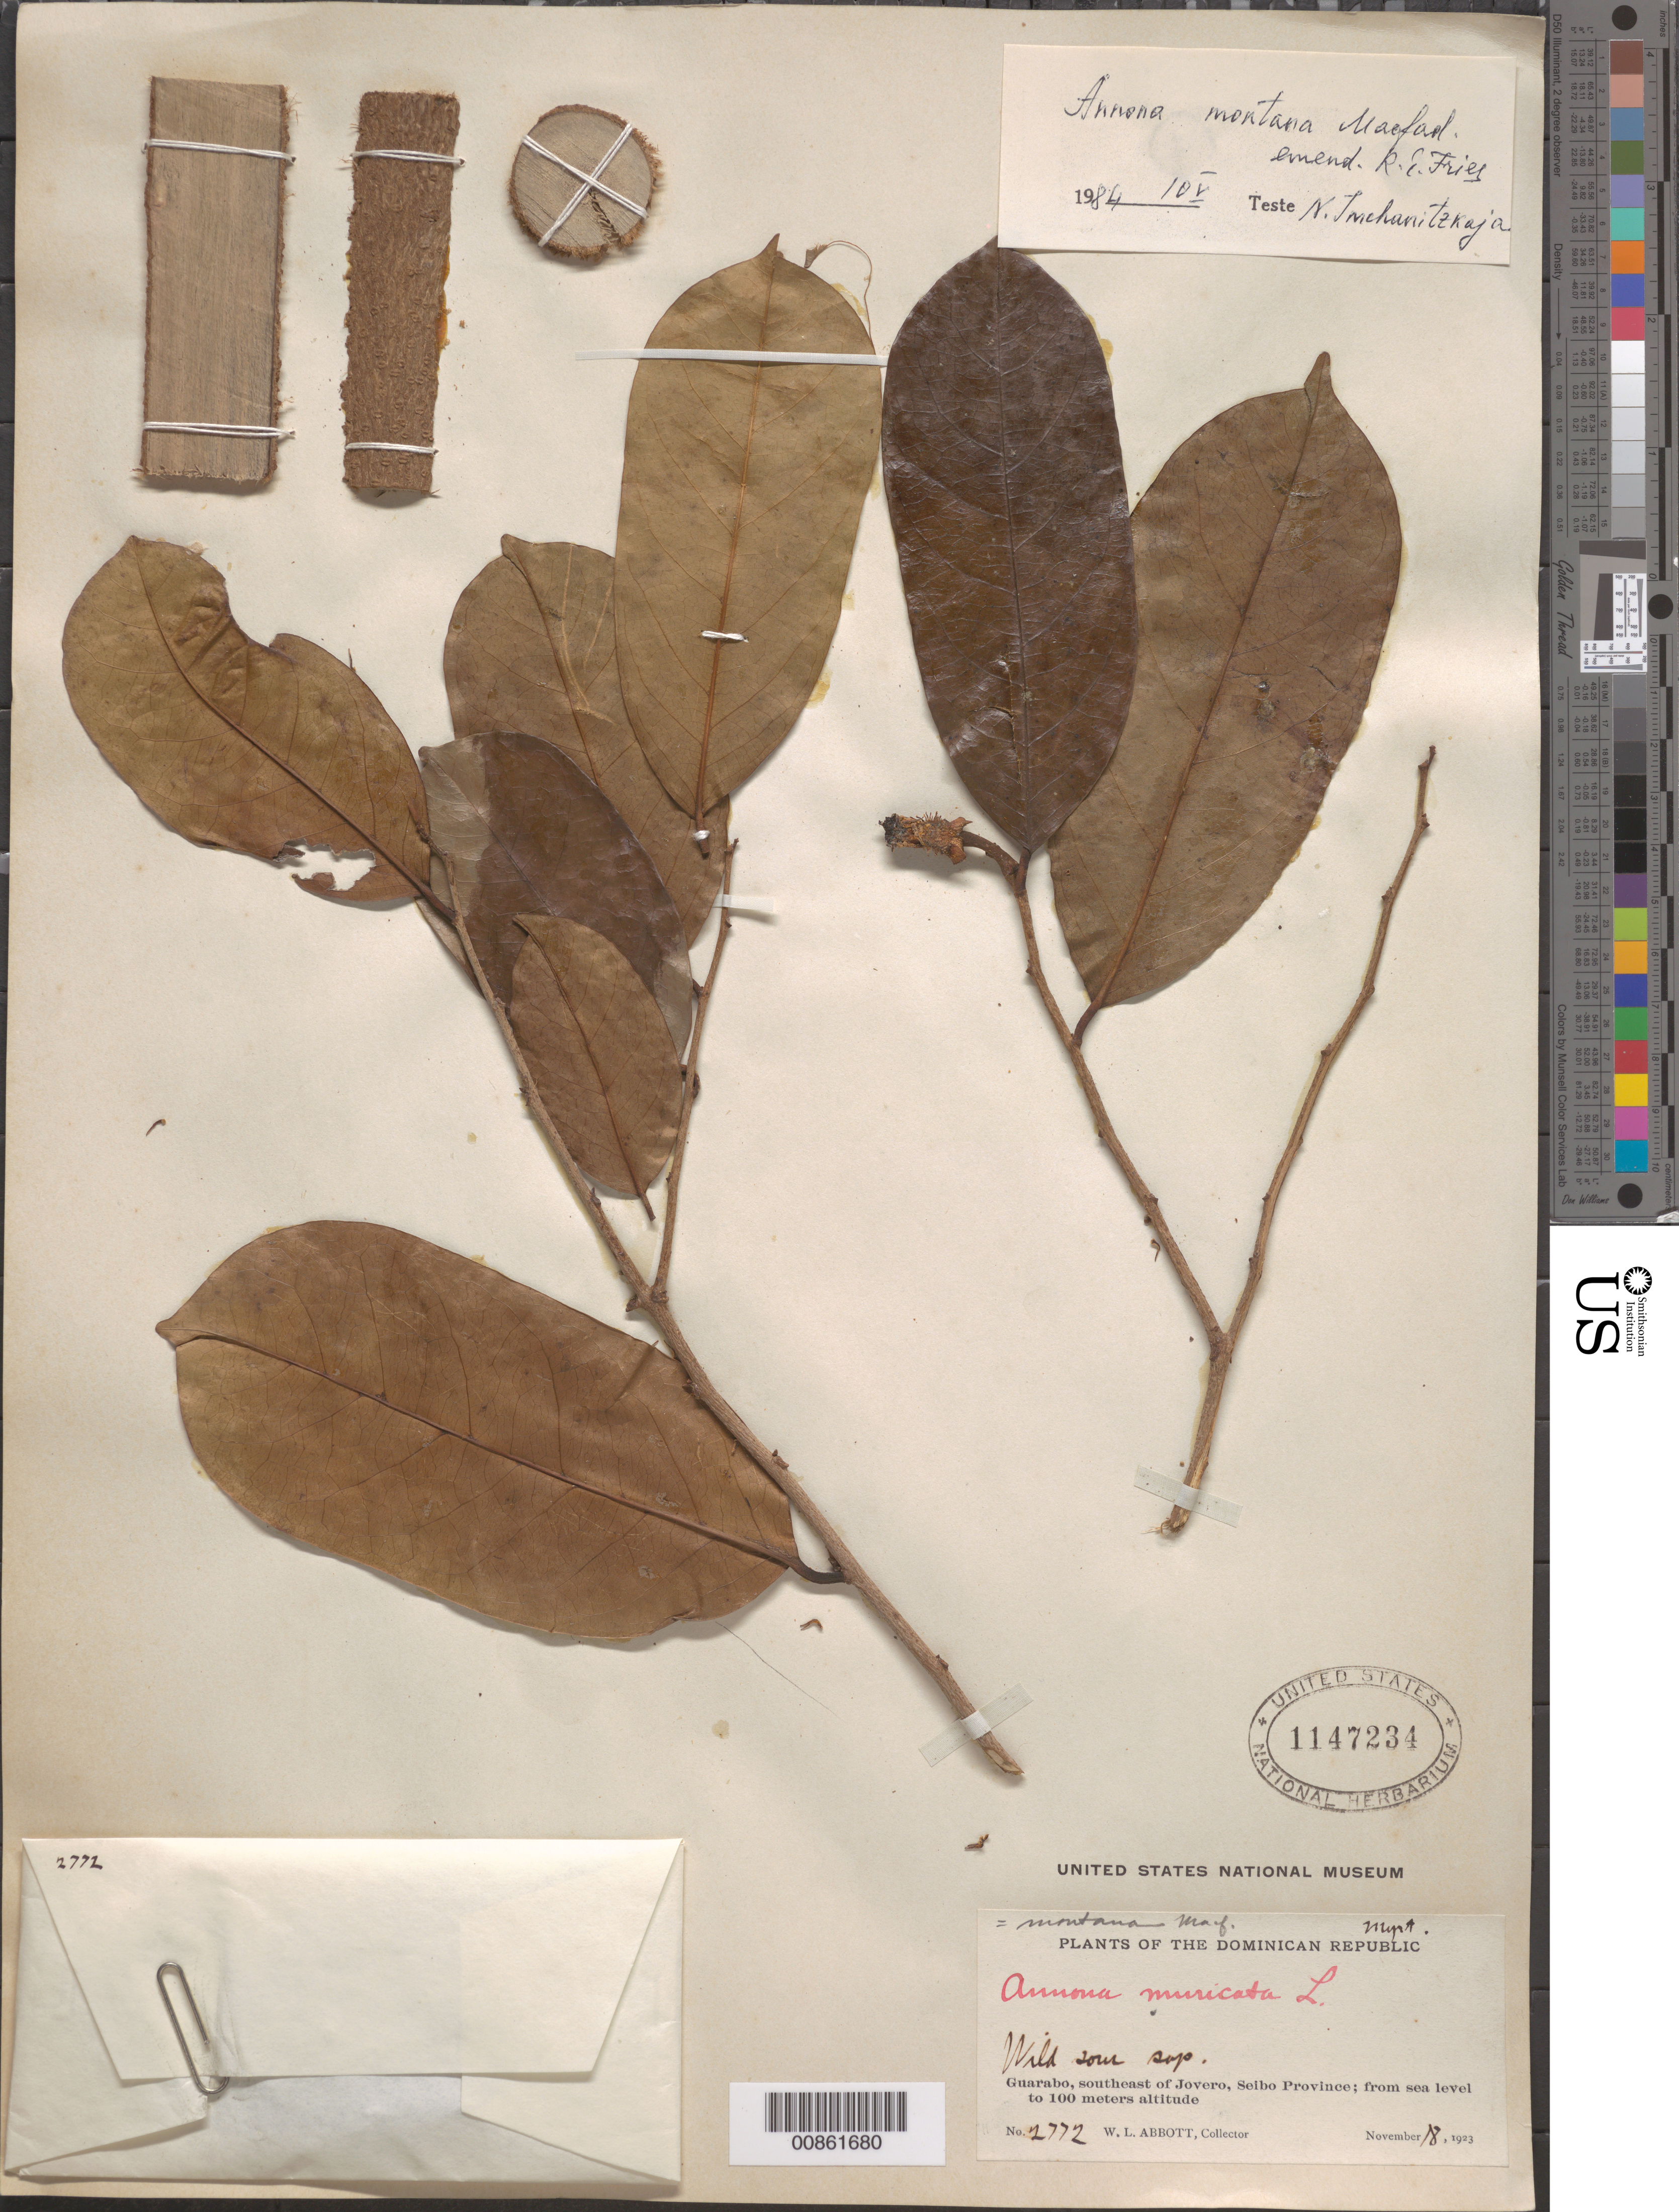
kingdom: Plantae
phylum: Tracheophyta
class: Magnoliopsida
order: Magnoliales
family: Annonaceae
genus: Annona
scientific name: Annona montana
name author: Macfad.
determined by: Imchanitzkaja, N.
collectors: W. L. Abbott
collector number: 2772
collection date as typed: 18 Nov 1923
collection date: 1923-11-18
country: Dominican Republic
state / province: El Seibo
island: Hispaniola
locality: Guarabo, southeast of Jovero.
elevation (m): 0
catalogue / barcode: US 1147234